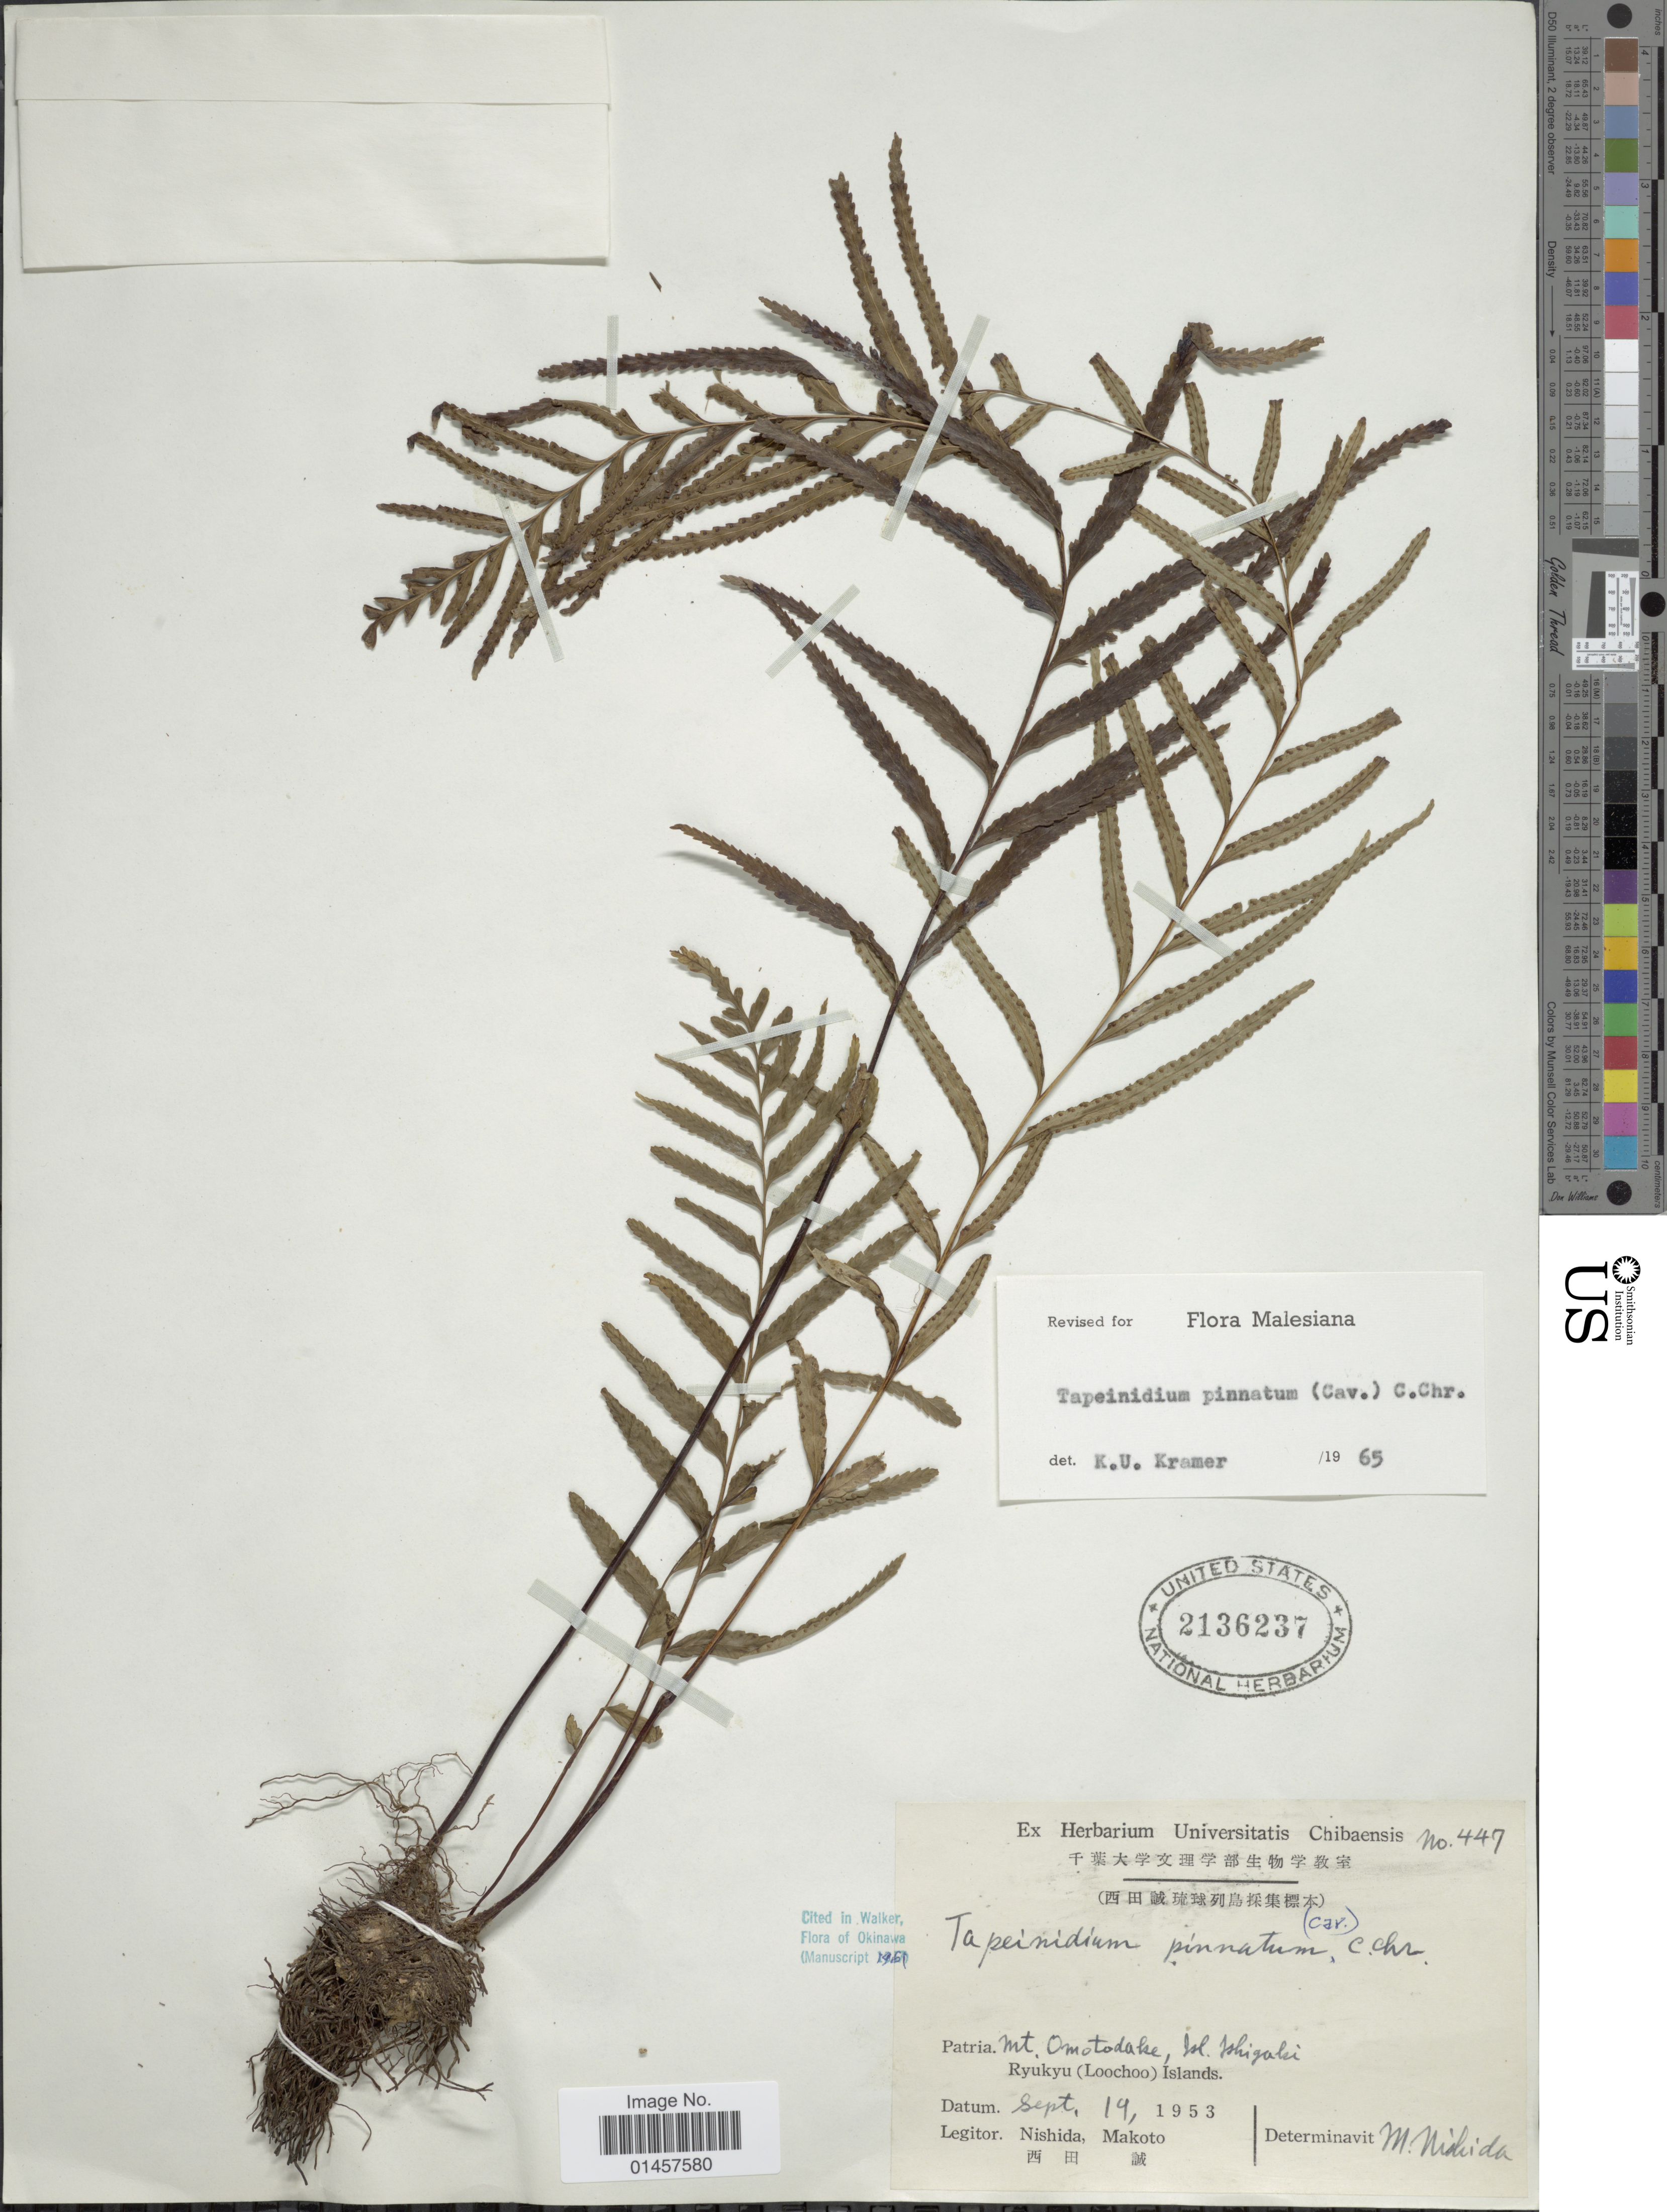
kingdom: Plantae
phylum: Tracheophyta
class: Polypodiopsida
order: Polypodiales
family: Lindsaeaceae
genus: Tapeinidium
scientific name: Tapeinidium pinnatum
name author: (Cav.) C. Chr.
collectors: M. Nishida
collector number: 447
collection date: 1953-09-19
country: Japan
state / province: Okinawa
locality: Patrai Mt. Omotadake, Isl. Ishigako, Ryukyu(Loochoo) Islands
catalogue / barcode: US 2136237